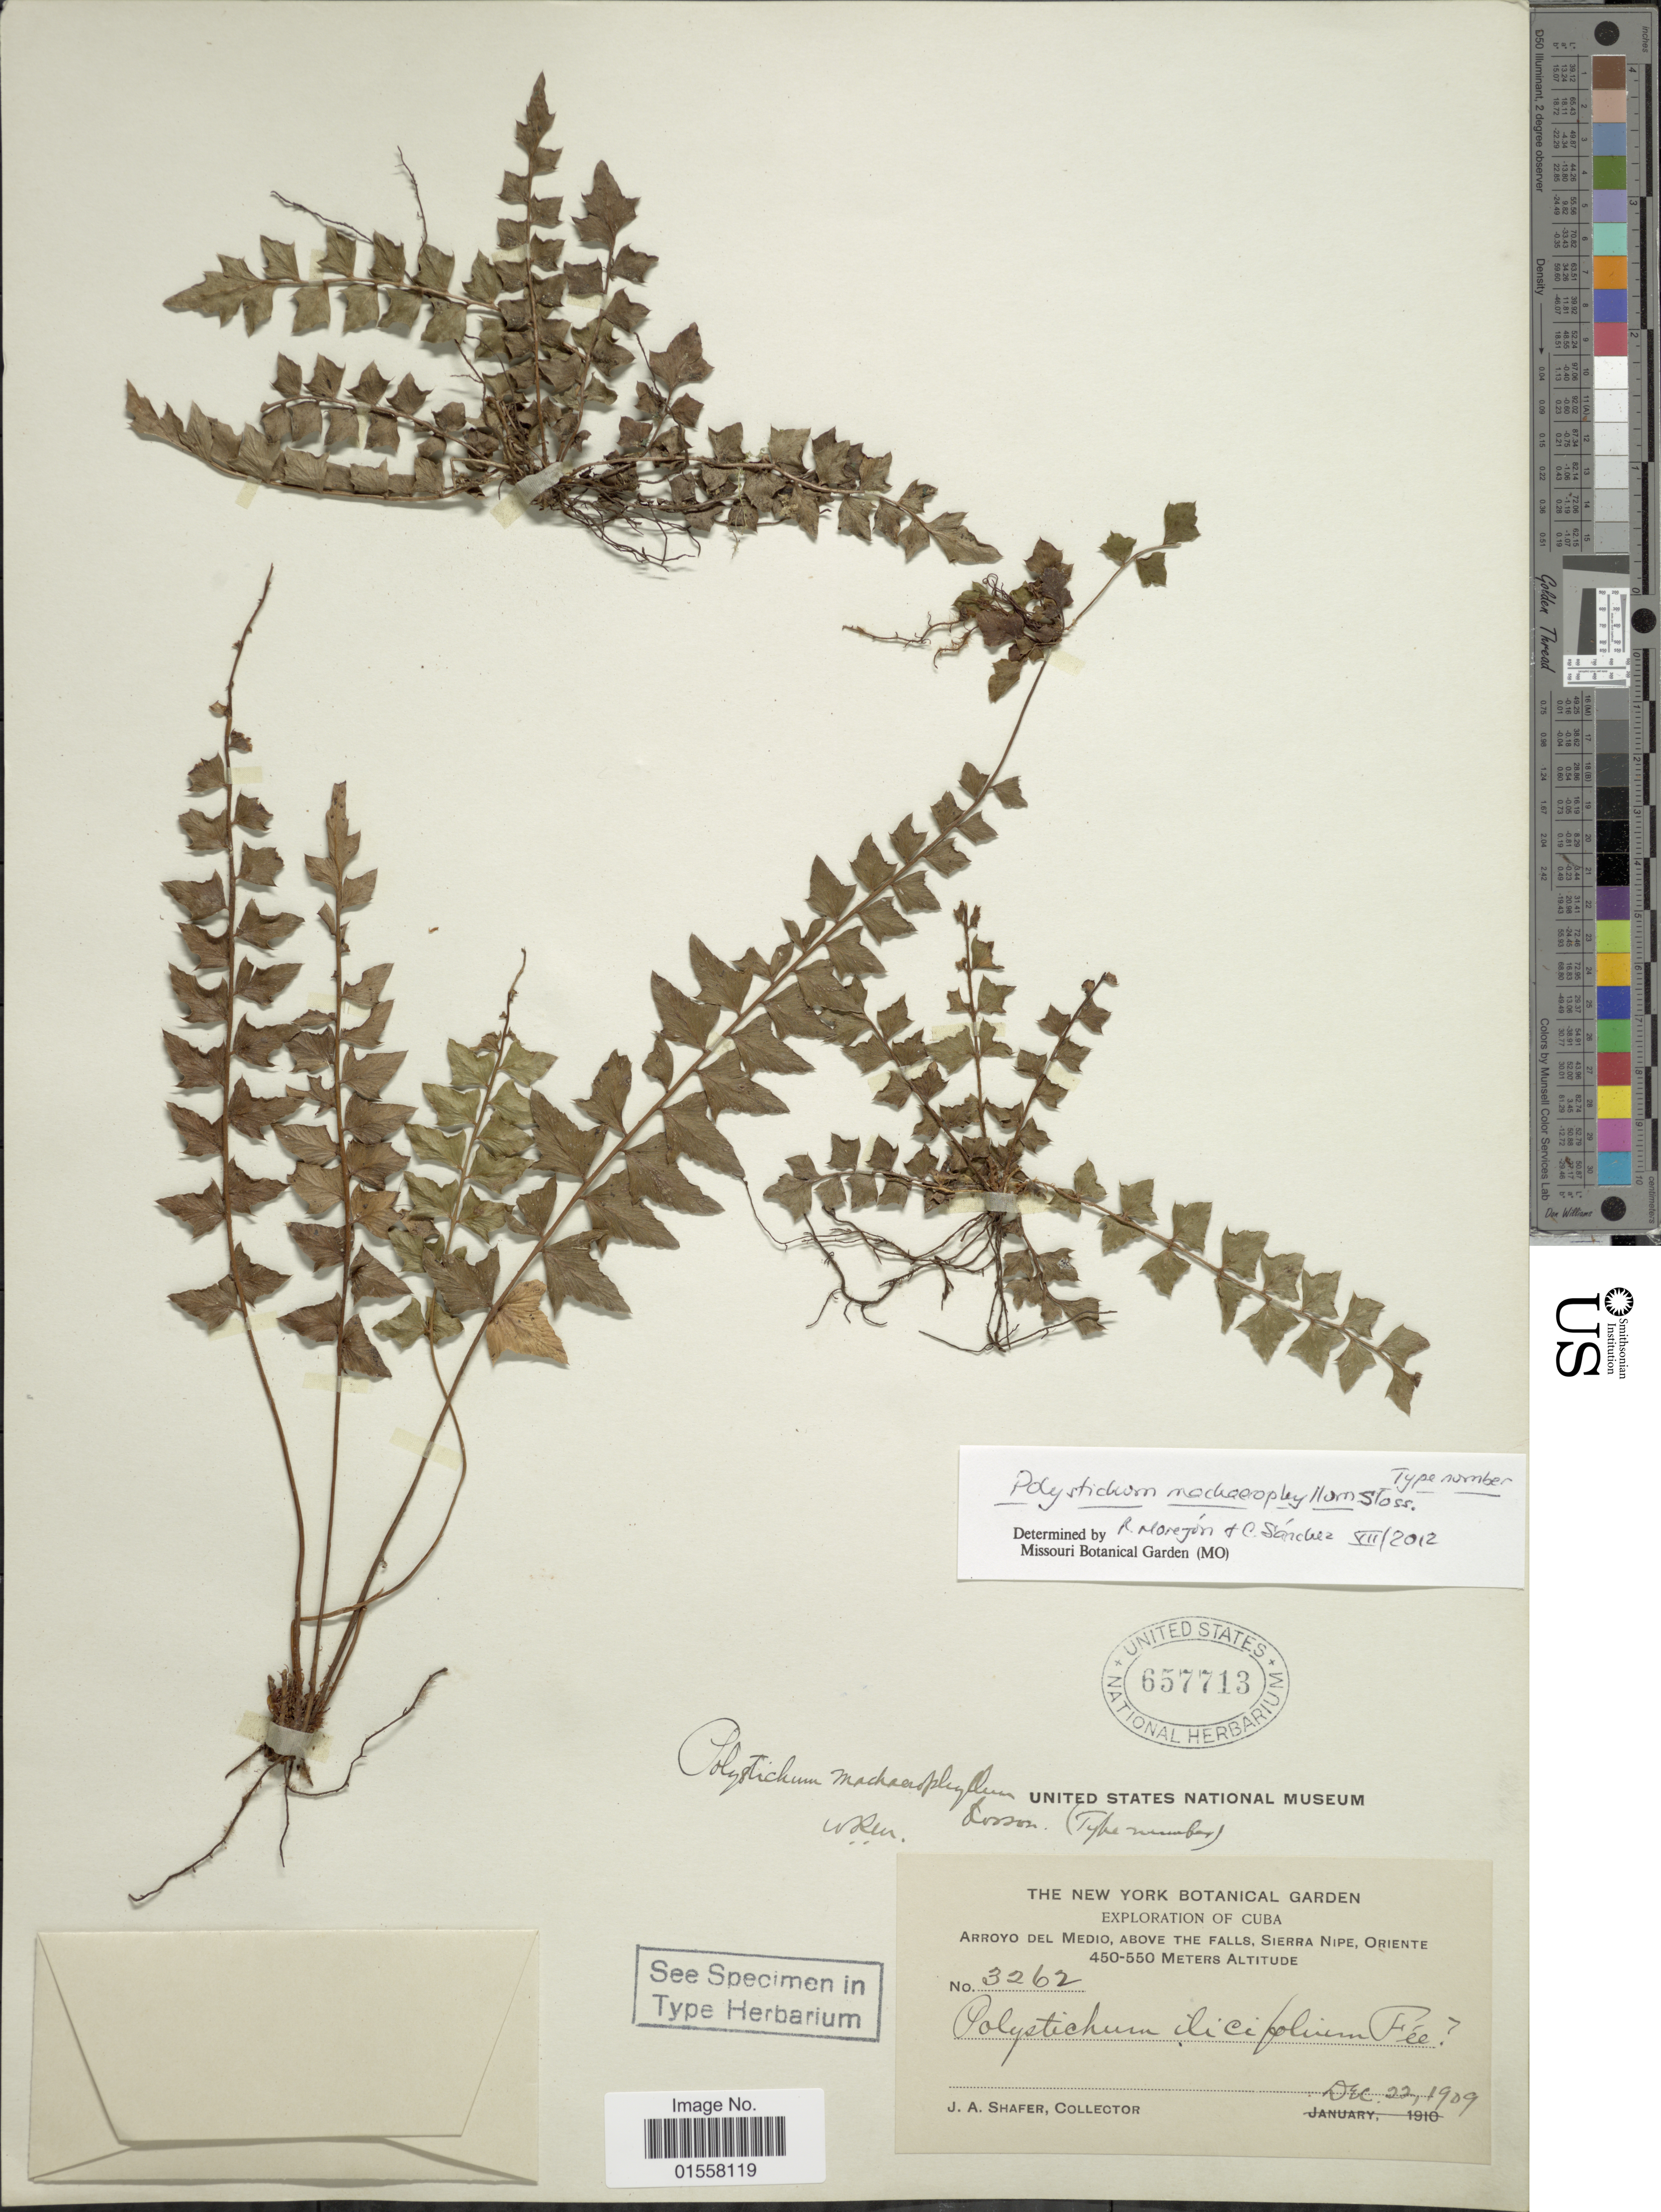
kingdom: Plantae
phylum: Tracheophyta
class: Polypodiopsida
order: Polypodiales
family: Dryopteridaceae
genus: Polystichum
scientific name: Polystichum machaerophyllum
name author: Sloss.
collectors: J. A. Shafer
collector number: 3262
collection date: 1909-12-22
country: Cuba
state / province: Oriente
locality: Cuba, Arroyo del Medio, above the falls, Sierra Nipe, Oriente.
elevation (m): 450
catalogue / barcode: US 657713